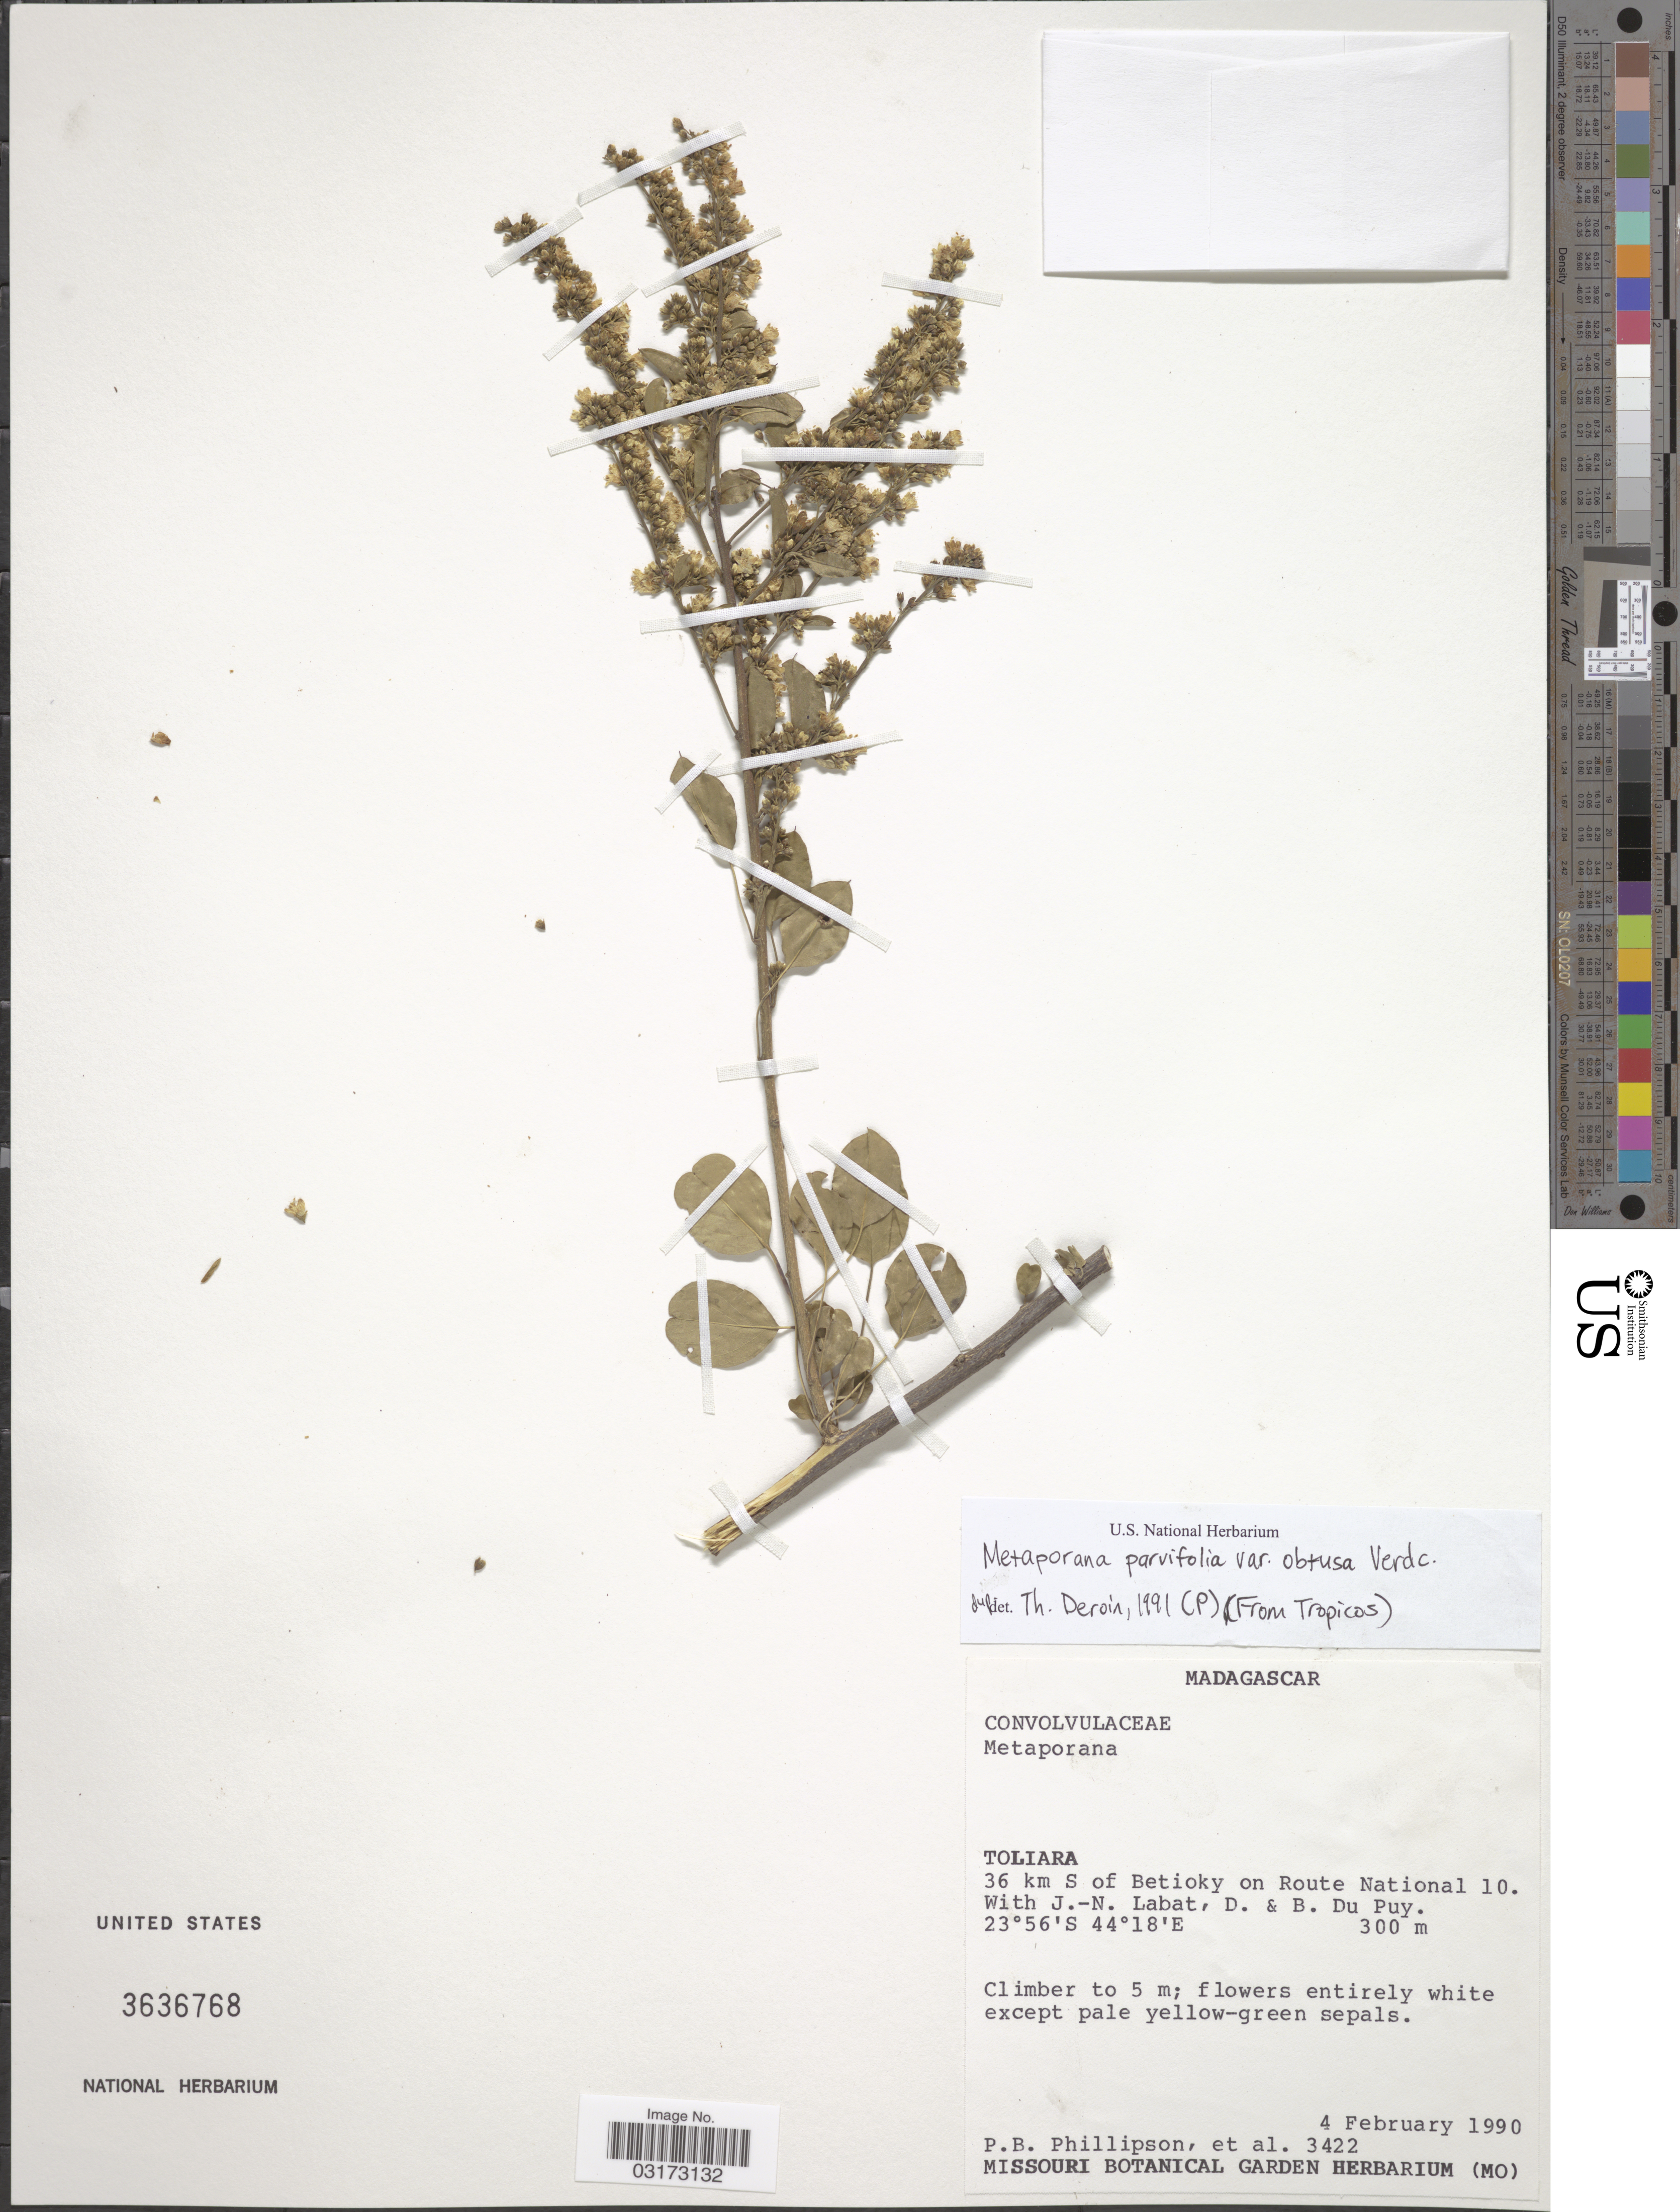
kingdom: Plantae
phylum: Tracheophyta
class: Magnoliopsida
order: Solanales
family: Convolvulaceae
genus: Metaporana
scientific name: Metaporana parvifolia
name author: (K. Afzel.) Verdc.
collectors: P. B. Phillipson, J.-N. Labat & B. Du Puy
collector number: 3422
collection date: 1990-02-04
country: Madagascar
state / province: Atsimo-Andrefana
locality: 36 km S of Betioky on Route National 10.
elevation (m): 300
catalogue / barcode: US 3636768